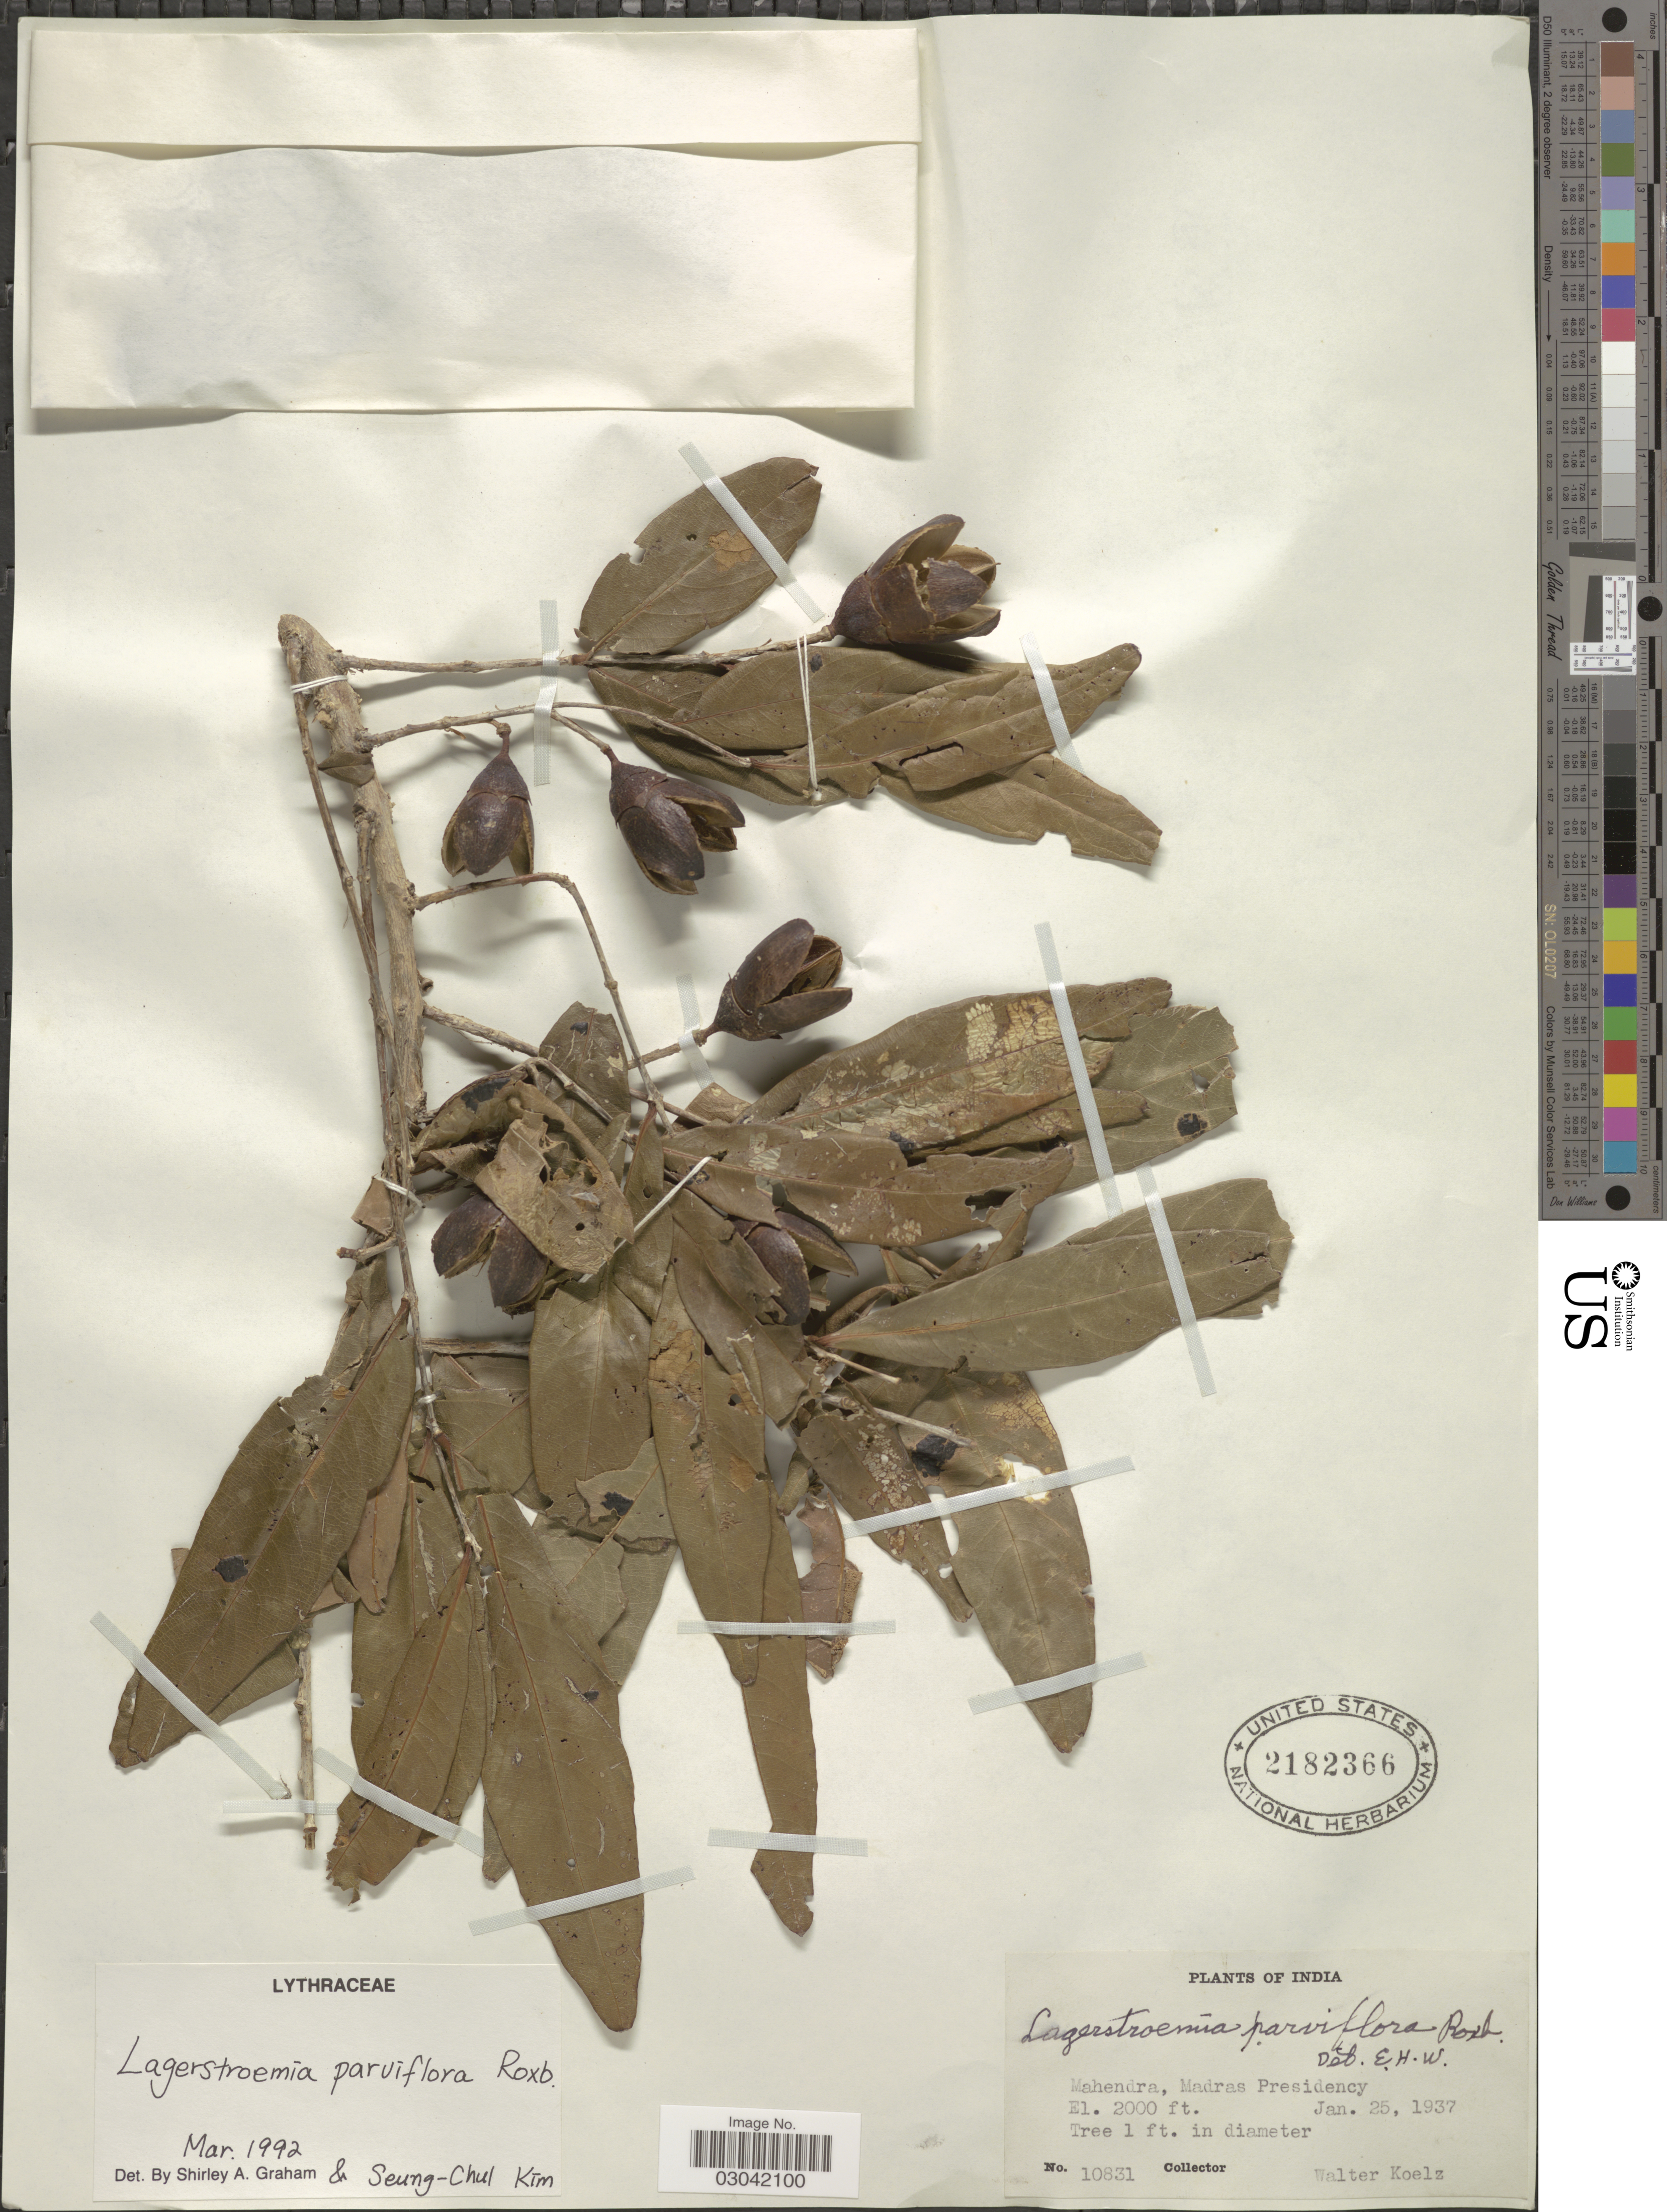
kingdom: Plantae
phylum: Tracheophyta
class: Magnoliopsida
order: Myrtales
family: Lythraceae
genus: Lagerstroemia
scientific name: Lagerstroemia parviflora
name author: Roxb.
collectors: W. N. Koelz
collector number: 10831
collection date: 1937-01-25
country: India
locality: Mahendra, Madras Presidency.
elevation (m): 610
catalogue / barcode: US 2182366